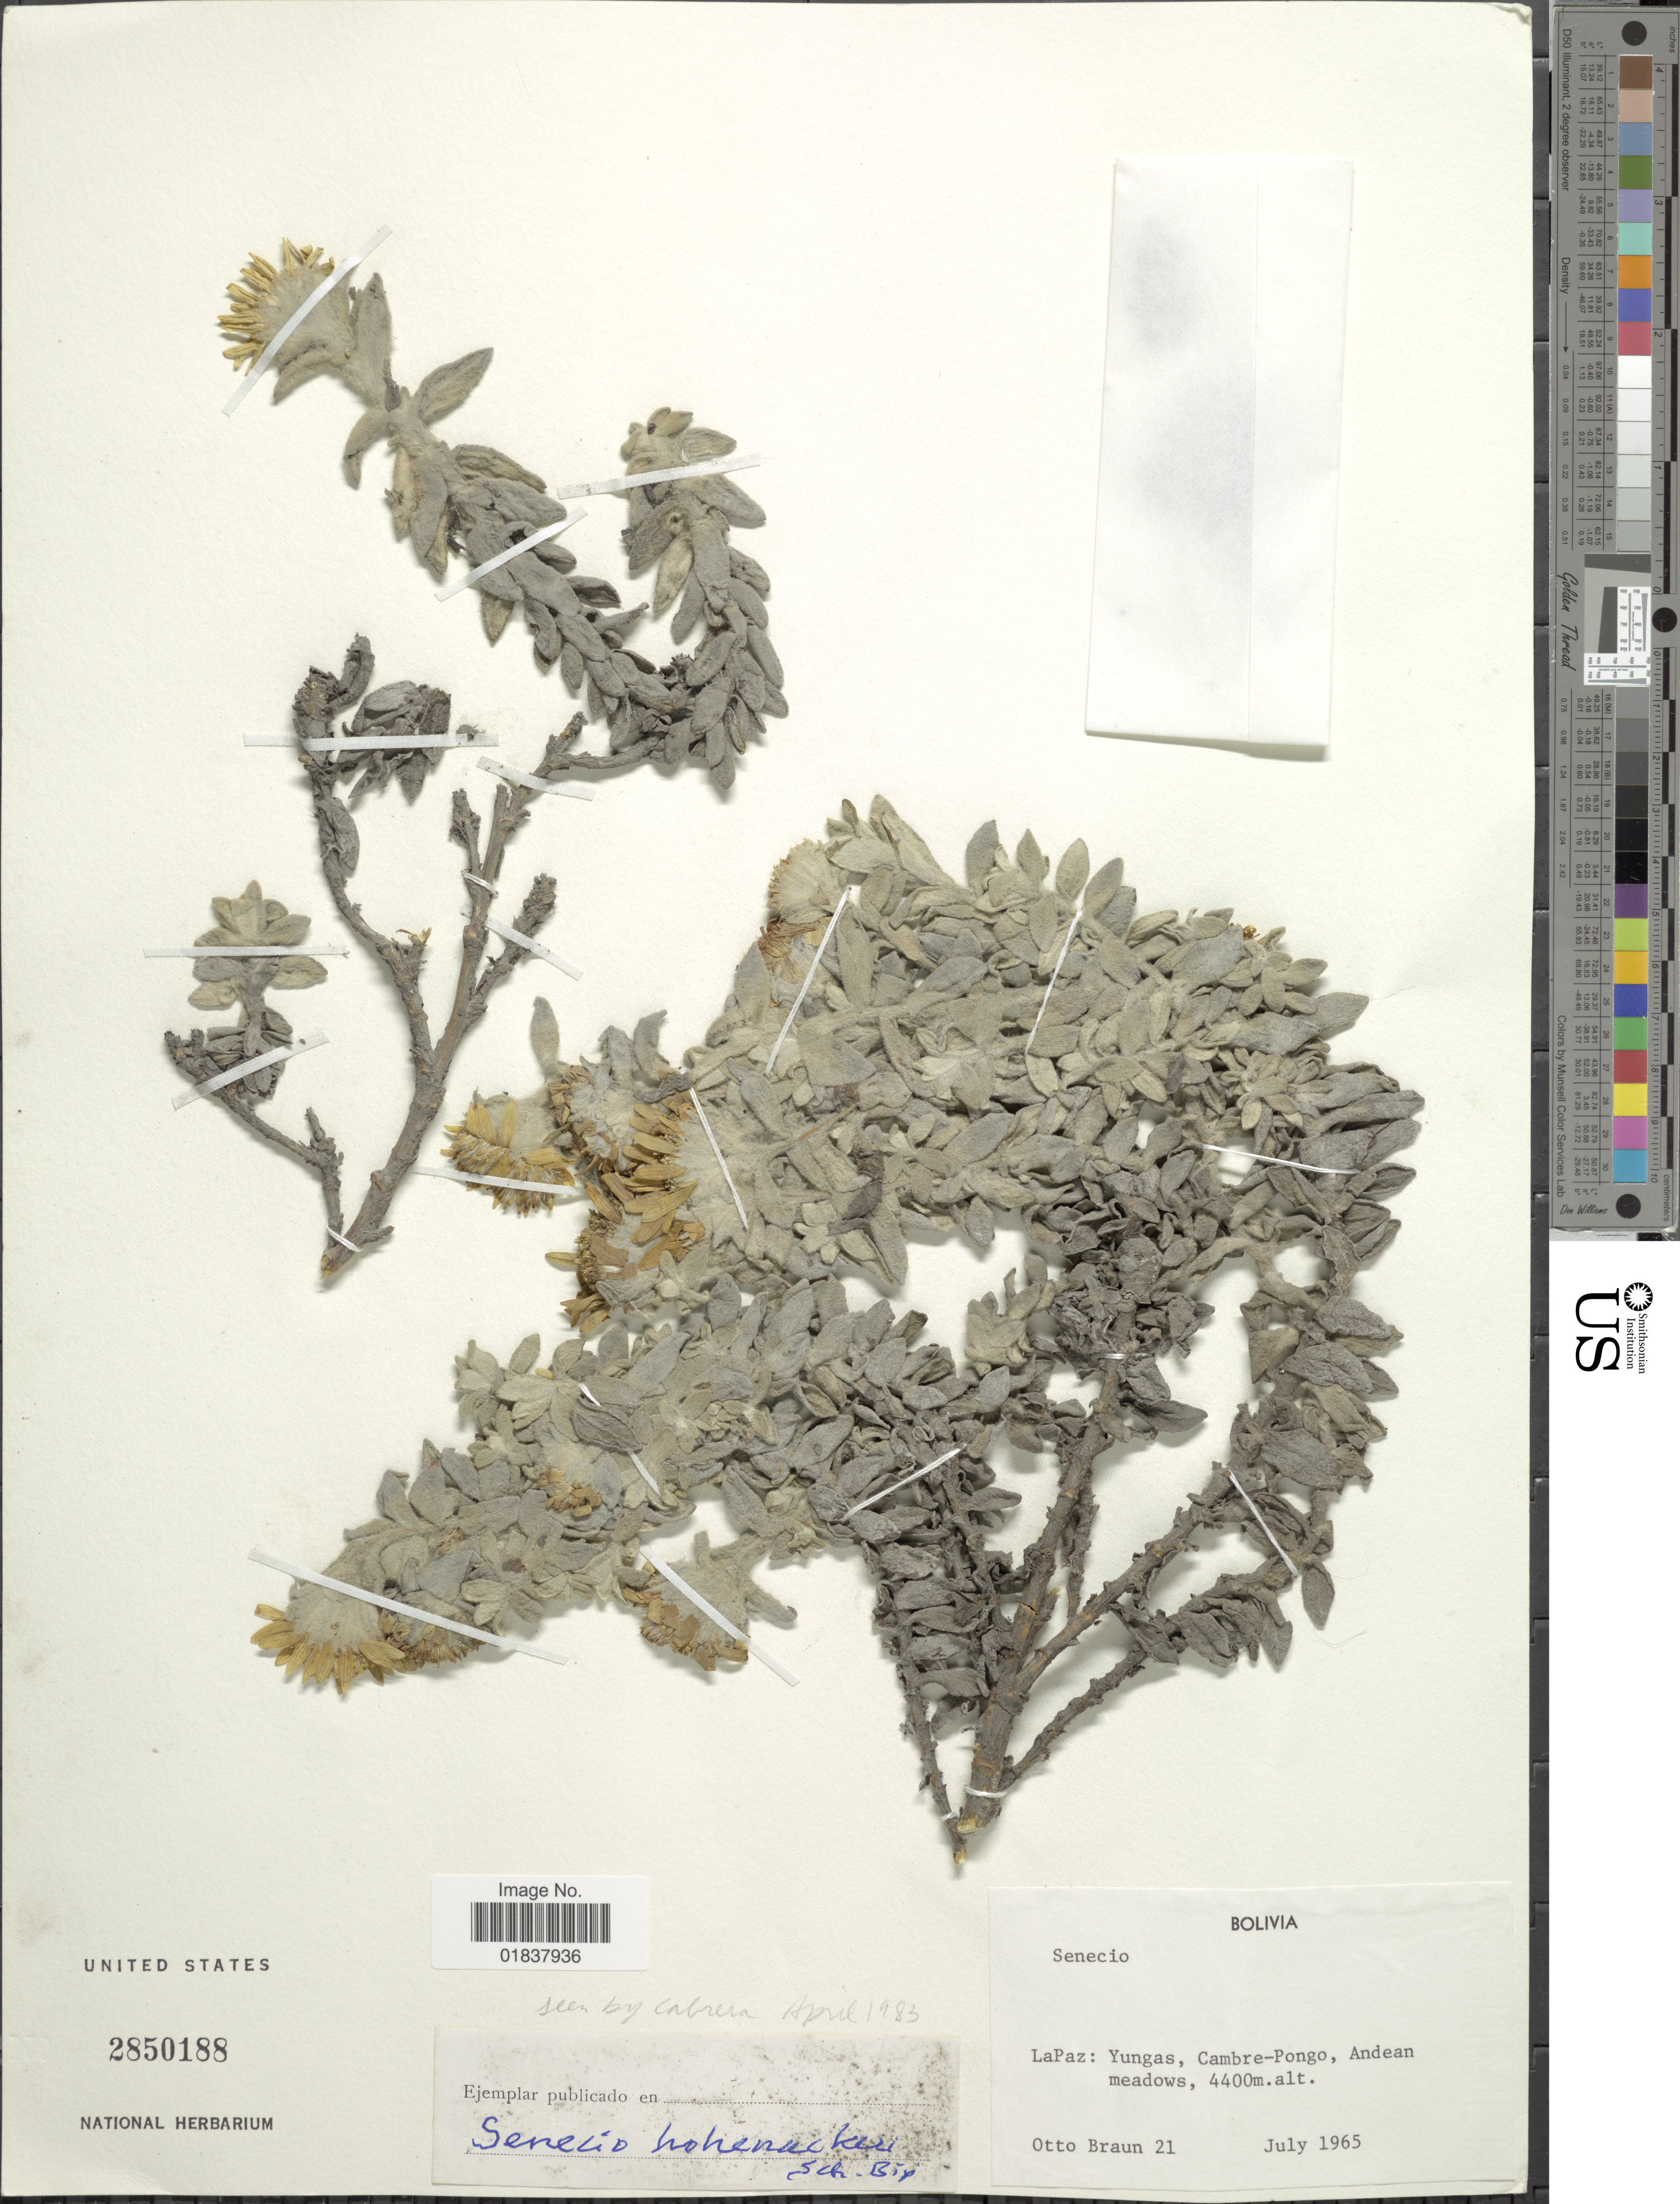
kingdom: Plantae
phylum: Tracheophyta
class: Magnoliopsida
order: Asterales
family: Asteraceae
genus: Senecio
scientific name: Senecio hohenackeri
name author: Sch. Bip.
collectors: O. Braun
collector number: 21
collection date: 1965-07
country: Bolivia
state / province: La Paz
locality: Yungas, Cambre-Pongo, Andean meadows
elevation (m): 4400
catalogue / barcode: US 2850188